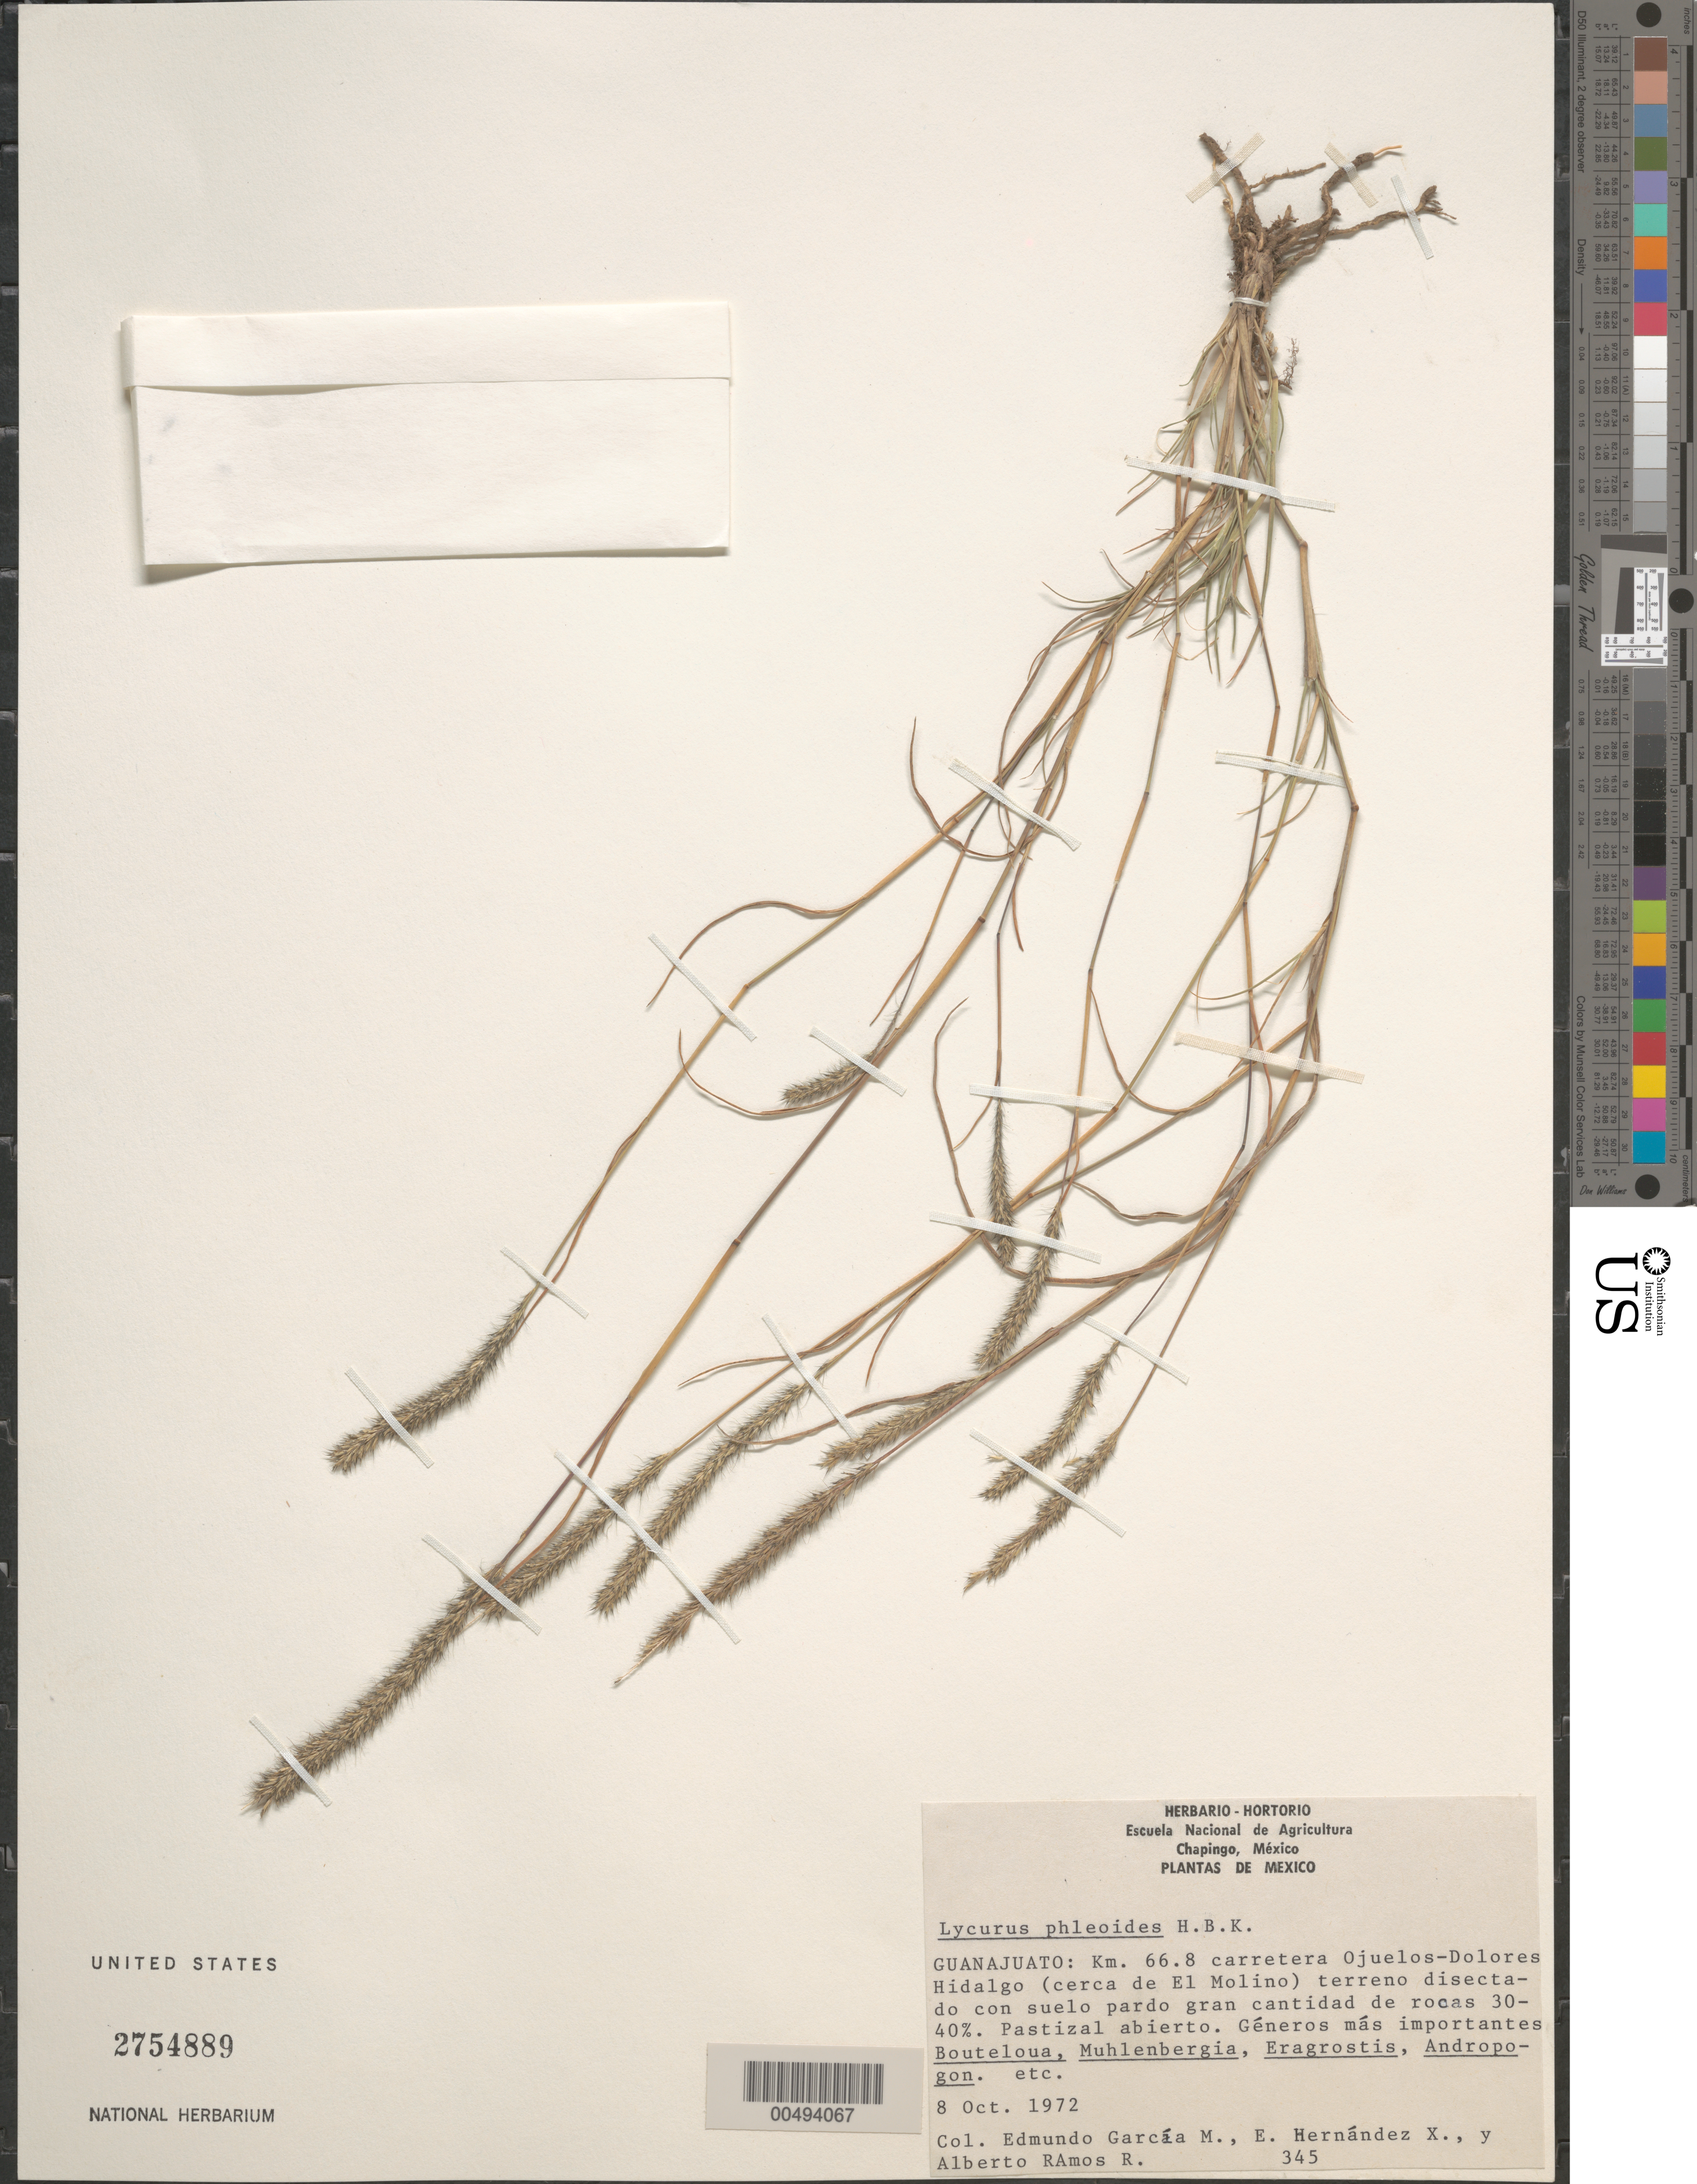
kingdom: Plantae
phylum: Tracheophyta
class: Liliopsida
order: Poales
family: Poaceae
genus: Lycurus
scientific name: Lycurus phleoides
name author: Kunth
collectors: E. García-M., E. I. Hernández-X. & A. Ramos-Rodríguez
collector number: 345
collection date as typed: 8 Oct 1972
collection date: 1972-10-08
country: Mexico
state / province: Guanajuato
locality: Km 66.8 carretera Ojuelos - Dolores Hidalgo (cerca de El Molino)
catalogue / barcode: US 2754889